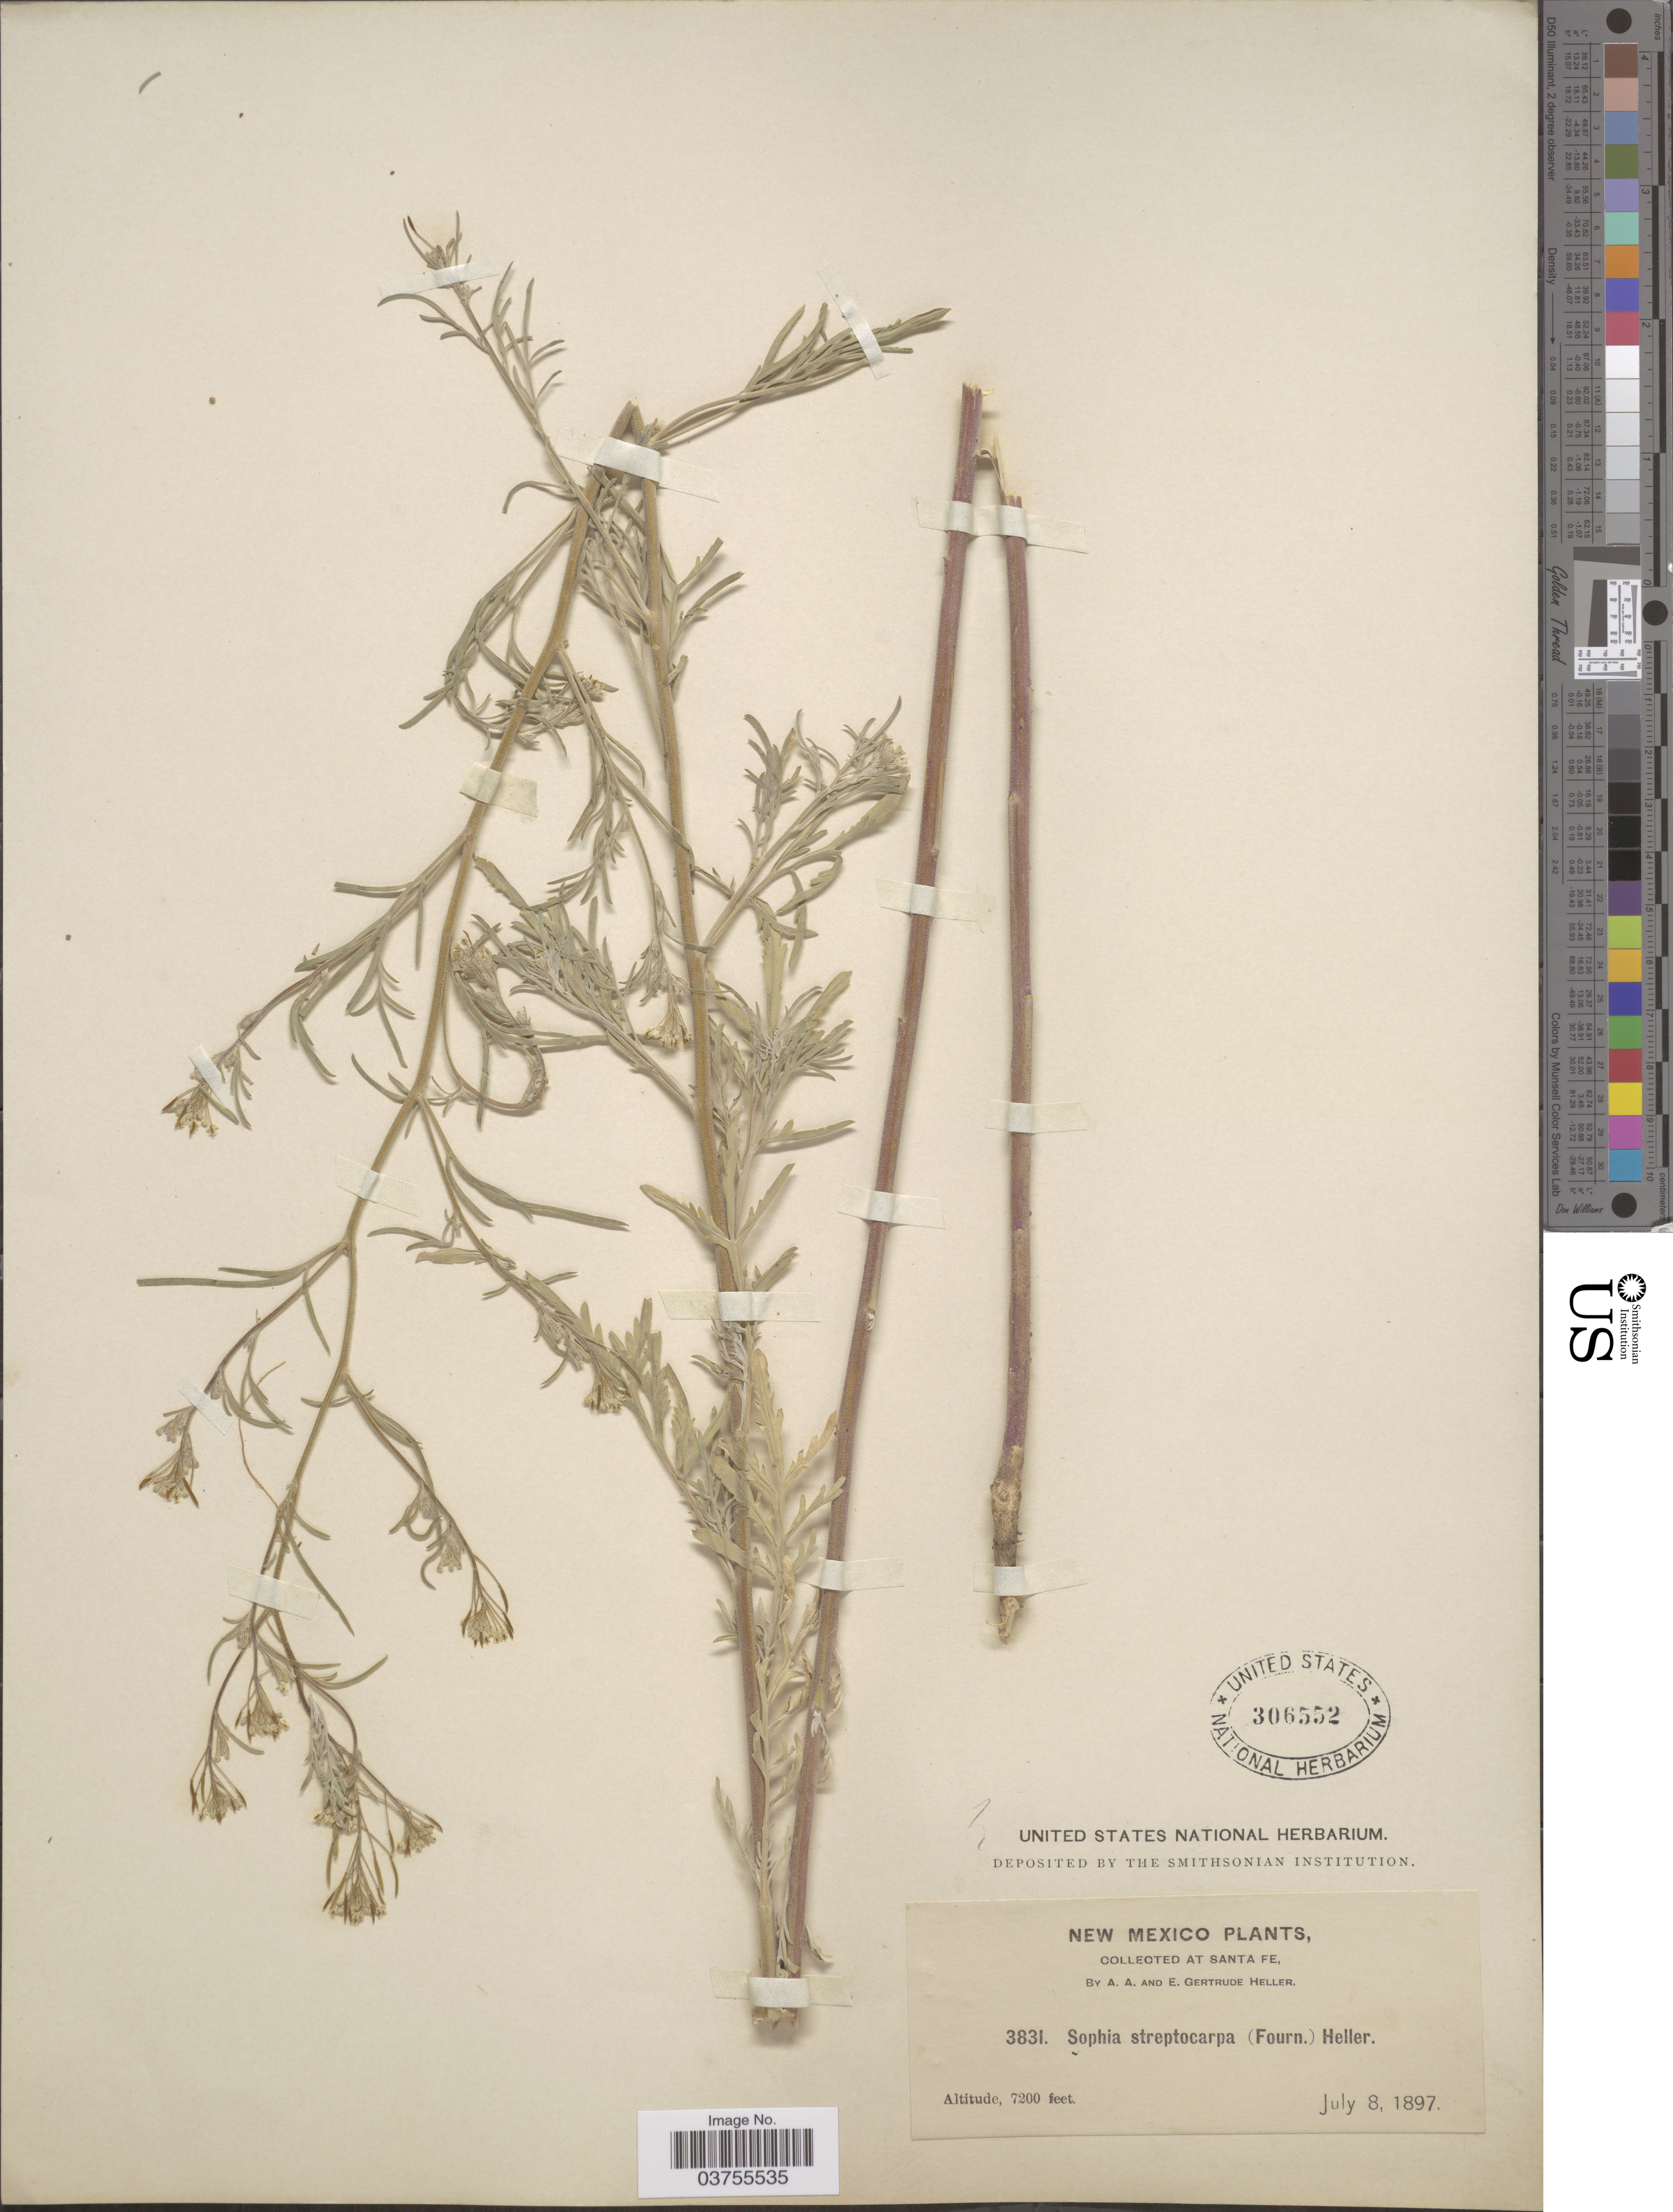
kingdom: Plantae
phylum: Tracheophyta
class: Magnoliopsida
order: Brassicales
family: Brassicaceae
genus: Descurainia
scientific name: Descurainia sp.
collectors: A. A. Heller & E. G. Heller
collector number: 3831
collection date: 1897-07-08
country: United States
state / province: New Mexico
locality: Santa Fe.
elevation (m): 2195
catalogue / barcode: US 306552